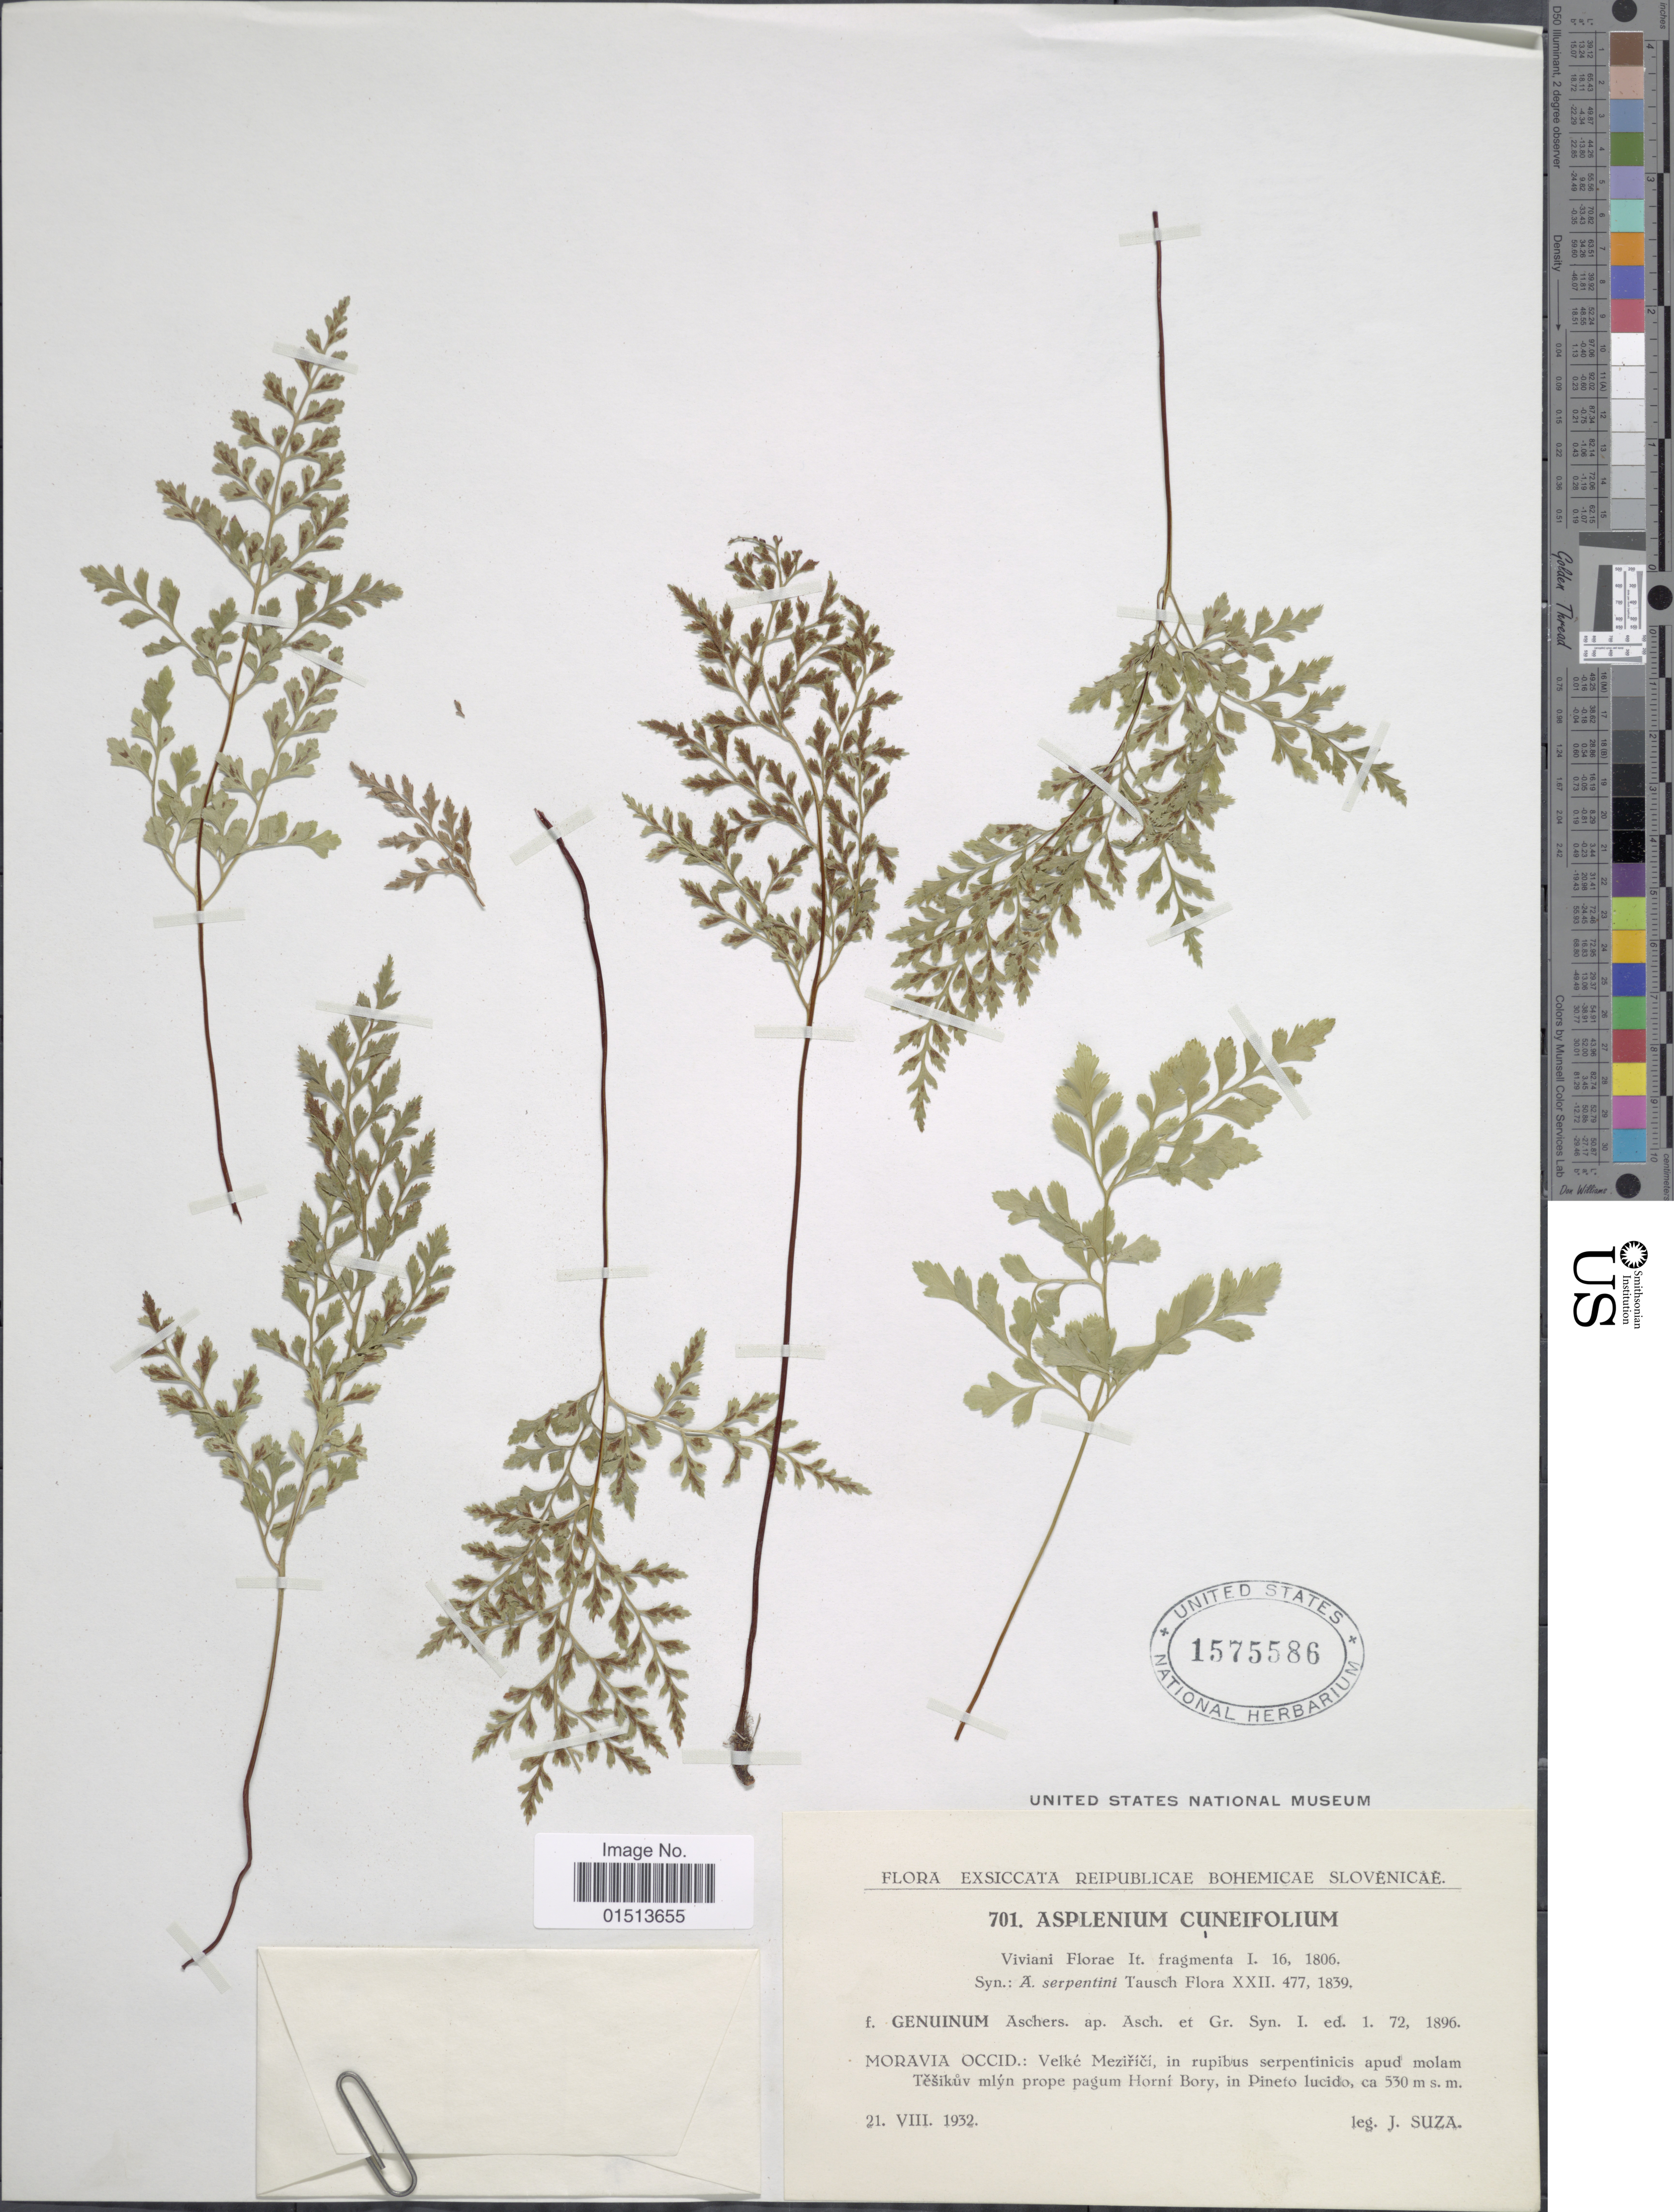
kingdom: Plantae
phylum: Tracheophyta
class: Polypodiopsida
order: Polypodiales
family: Aspleniaceae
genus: Asplenium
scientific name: Asplenium adiantum-nigrum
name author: L.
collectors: J. Suza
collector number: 701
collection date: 1932-08-21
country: Czechia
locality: Reipublicae Bohemicae Slovenicae, Moravia Occid.: Velke Mezirici in rupibus serpentinicis apud molam Tesikuv mlyn prope Horni Bory, in Pineto lucido.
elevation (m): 530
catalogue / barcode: US 1575586